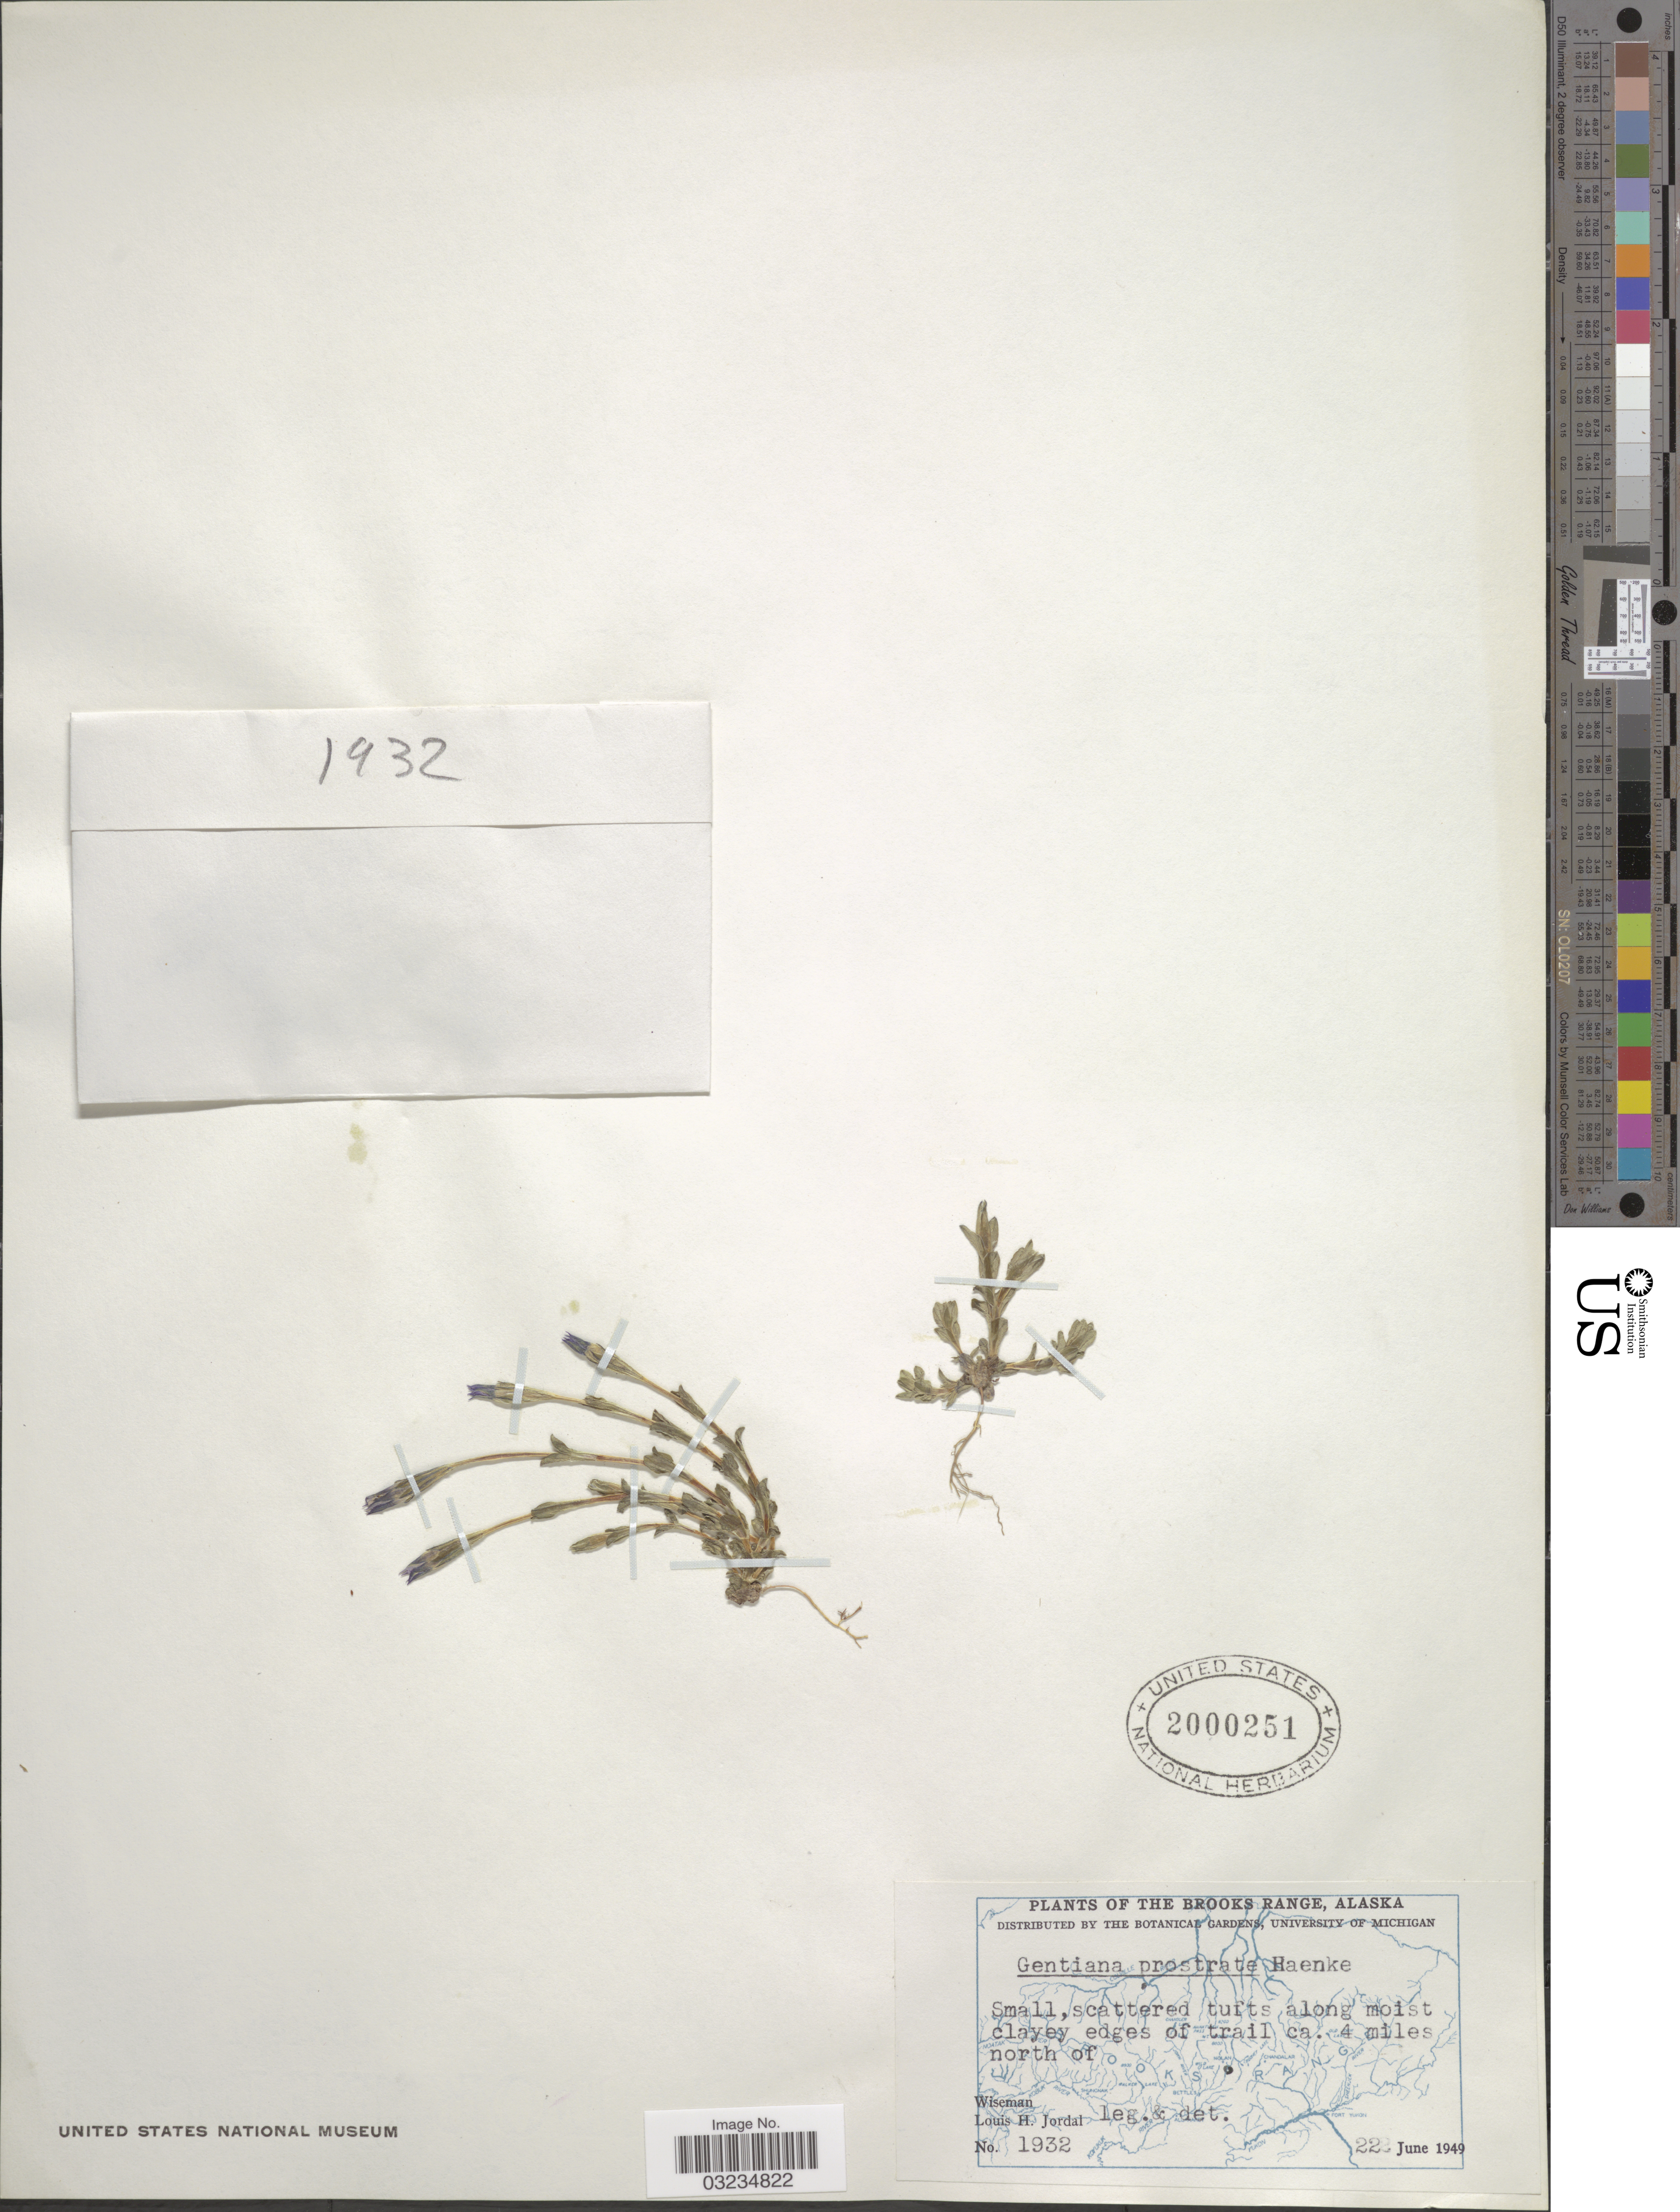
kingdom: Plantae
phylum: Tracheophyta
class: Magnoliopsida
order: Gentianales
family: Gentianaceae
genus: Gentiana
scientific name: Gentiana prostrata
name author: Haenke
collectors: L. Jordal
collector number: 1932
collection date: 1949-06-22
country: United States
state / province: Alaska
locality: The Brooks Range. Ca. 4 miles north of Wiseman.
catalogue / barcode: US 2000251